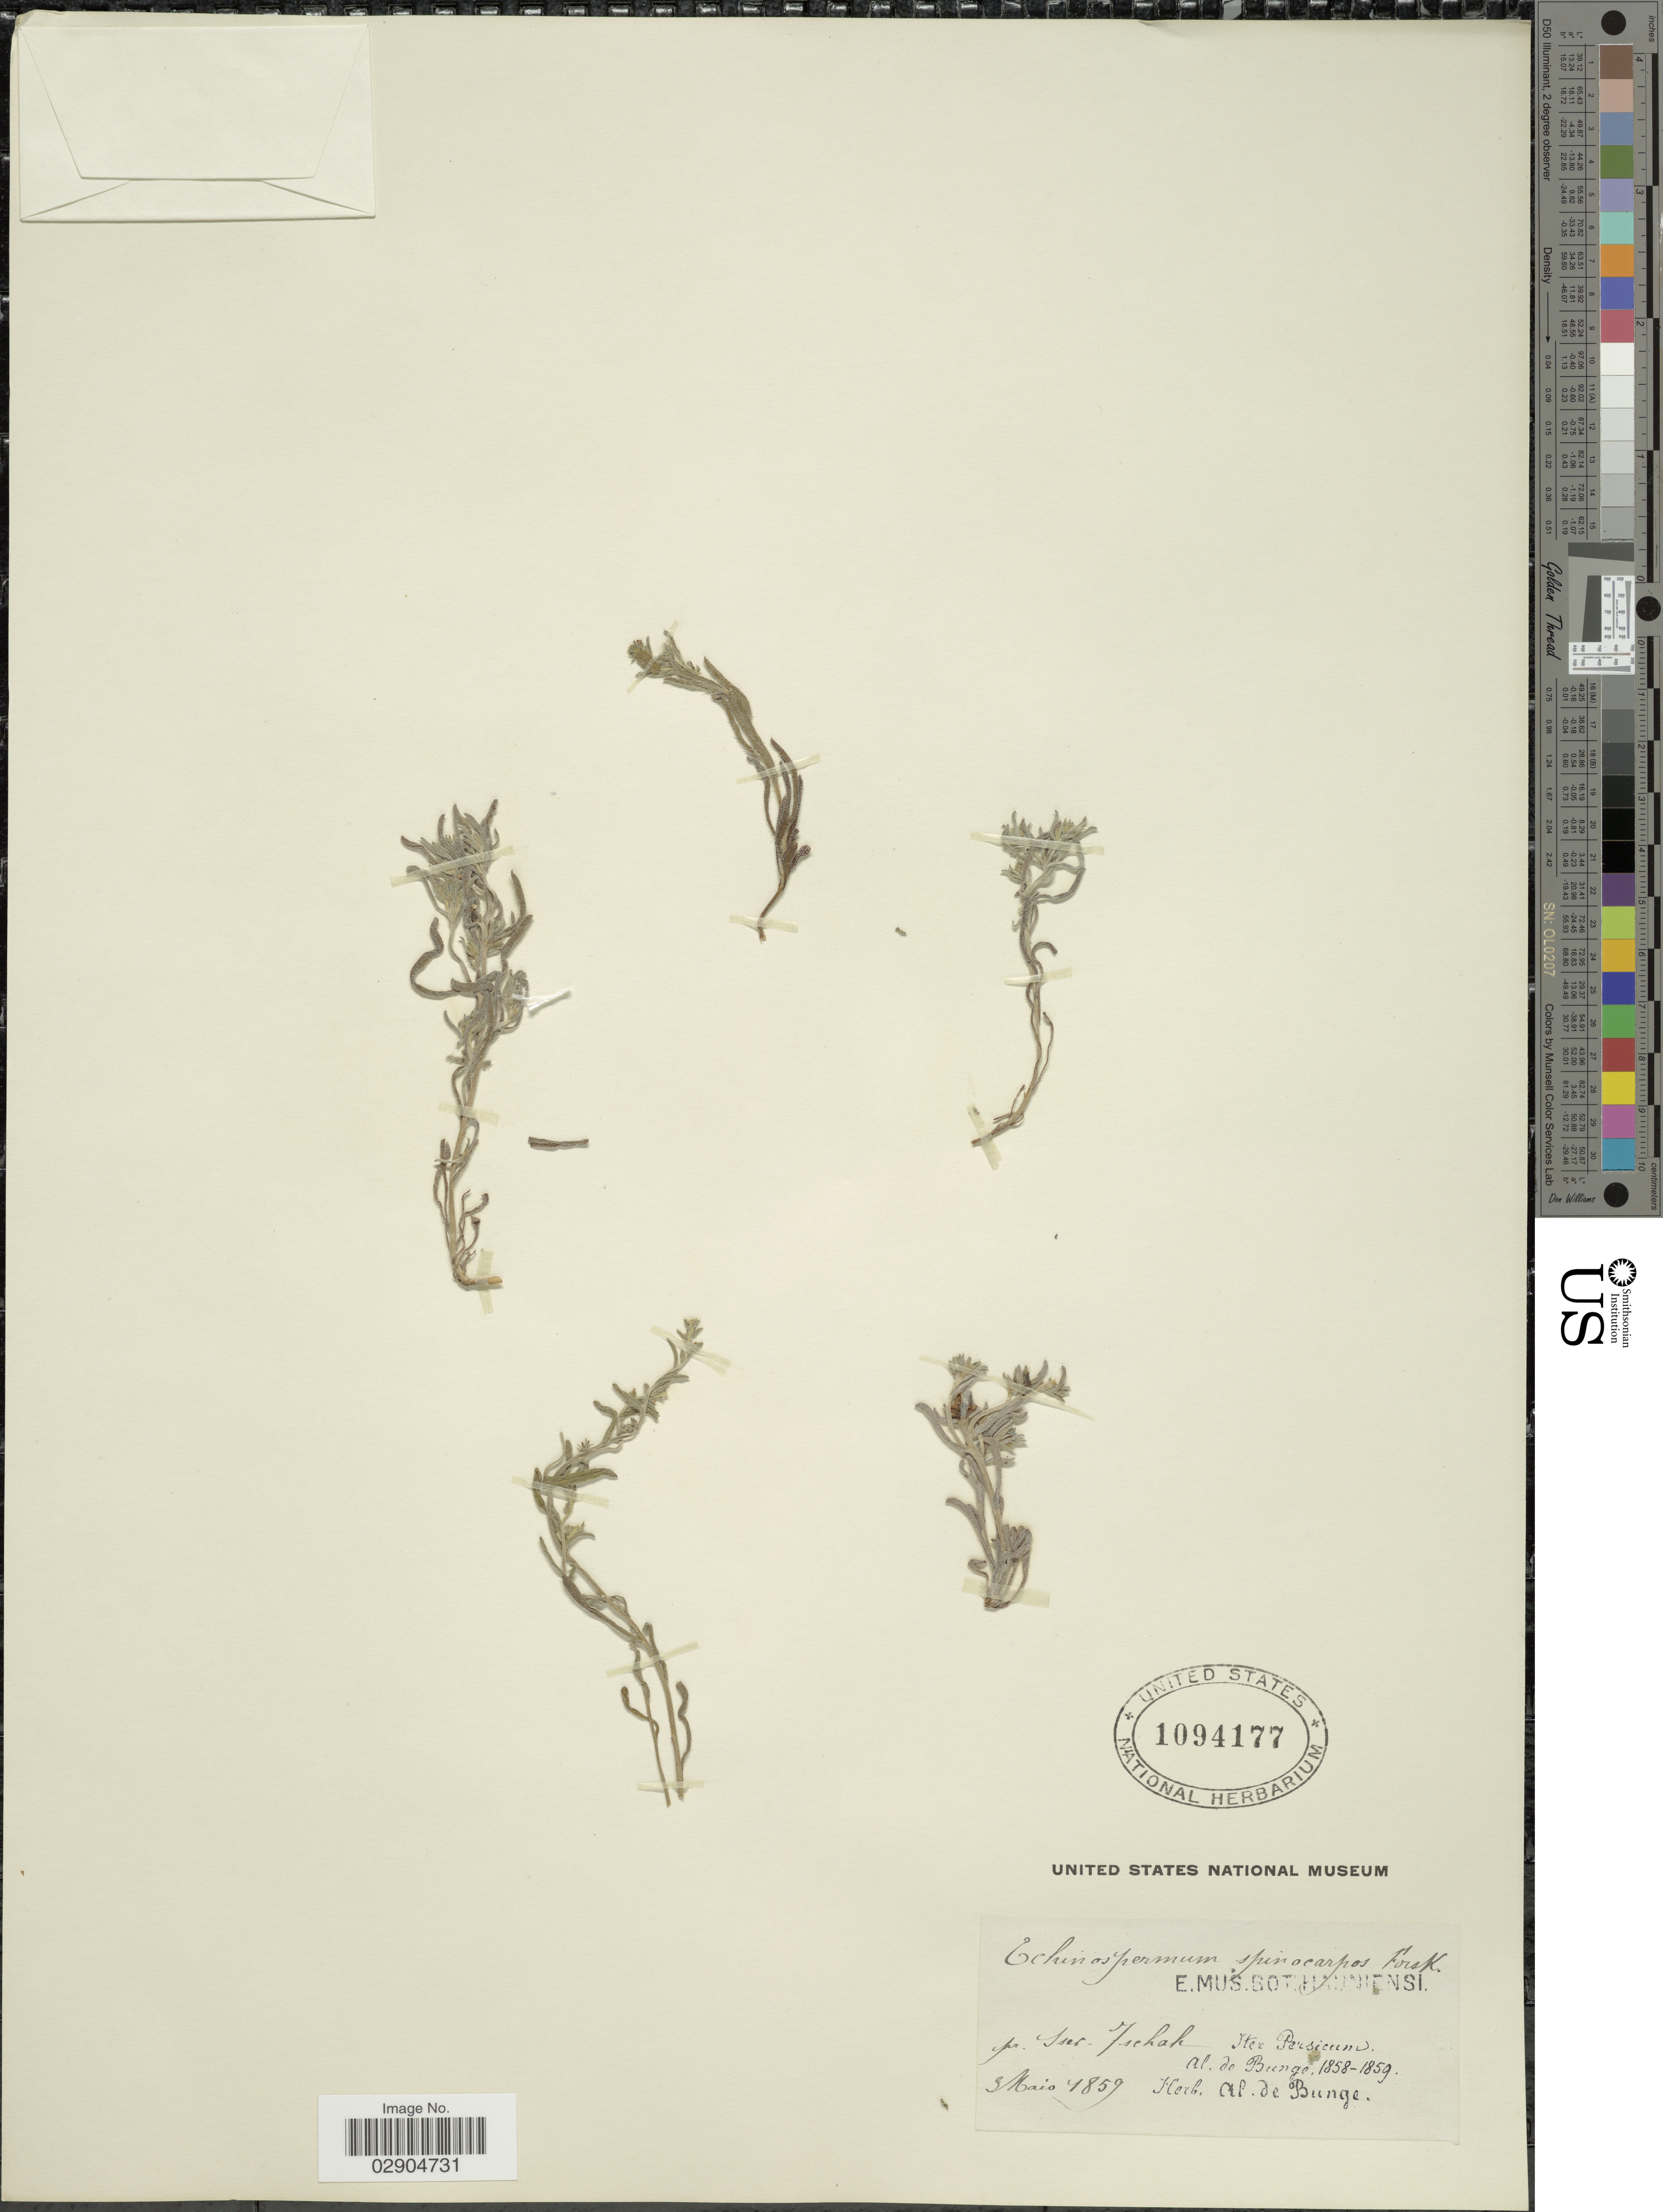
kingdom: Plantae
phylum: Tracheophyta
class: Magnoliopsida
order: Boraginales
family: Boraginaceae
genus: Lappula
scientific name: Lappula spinocarpos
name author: (Forssk.) Asch. ex Kuntze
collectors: A. de Bunge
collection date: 1859-05-03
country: Iran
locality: Pr. Sser. Ischah. Iter Persicum.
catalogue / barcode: US 1094177